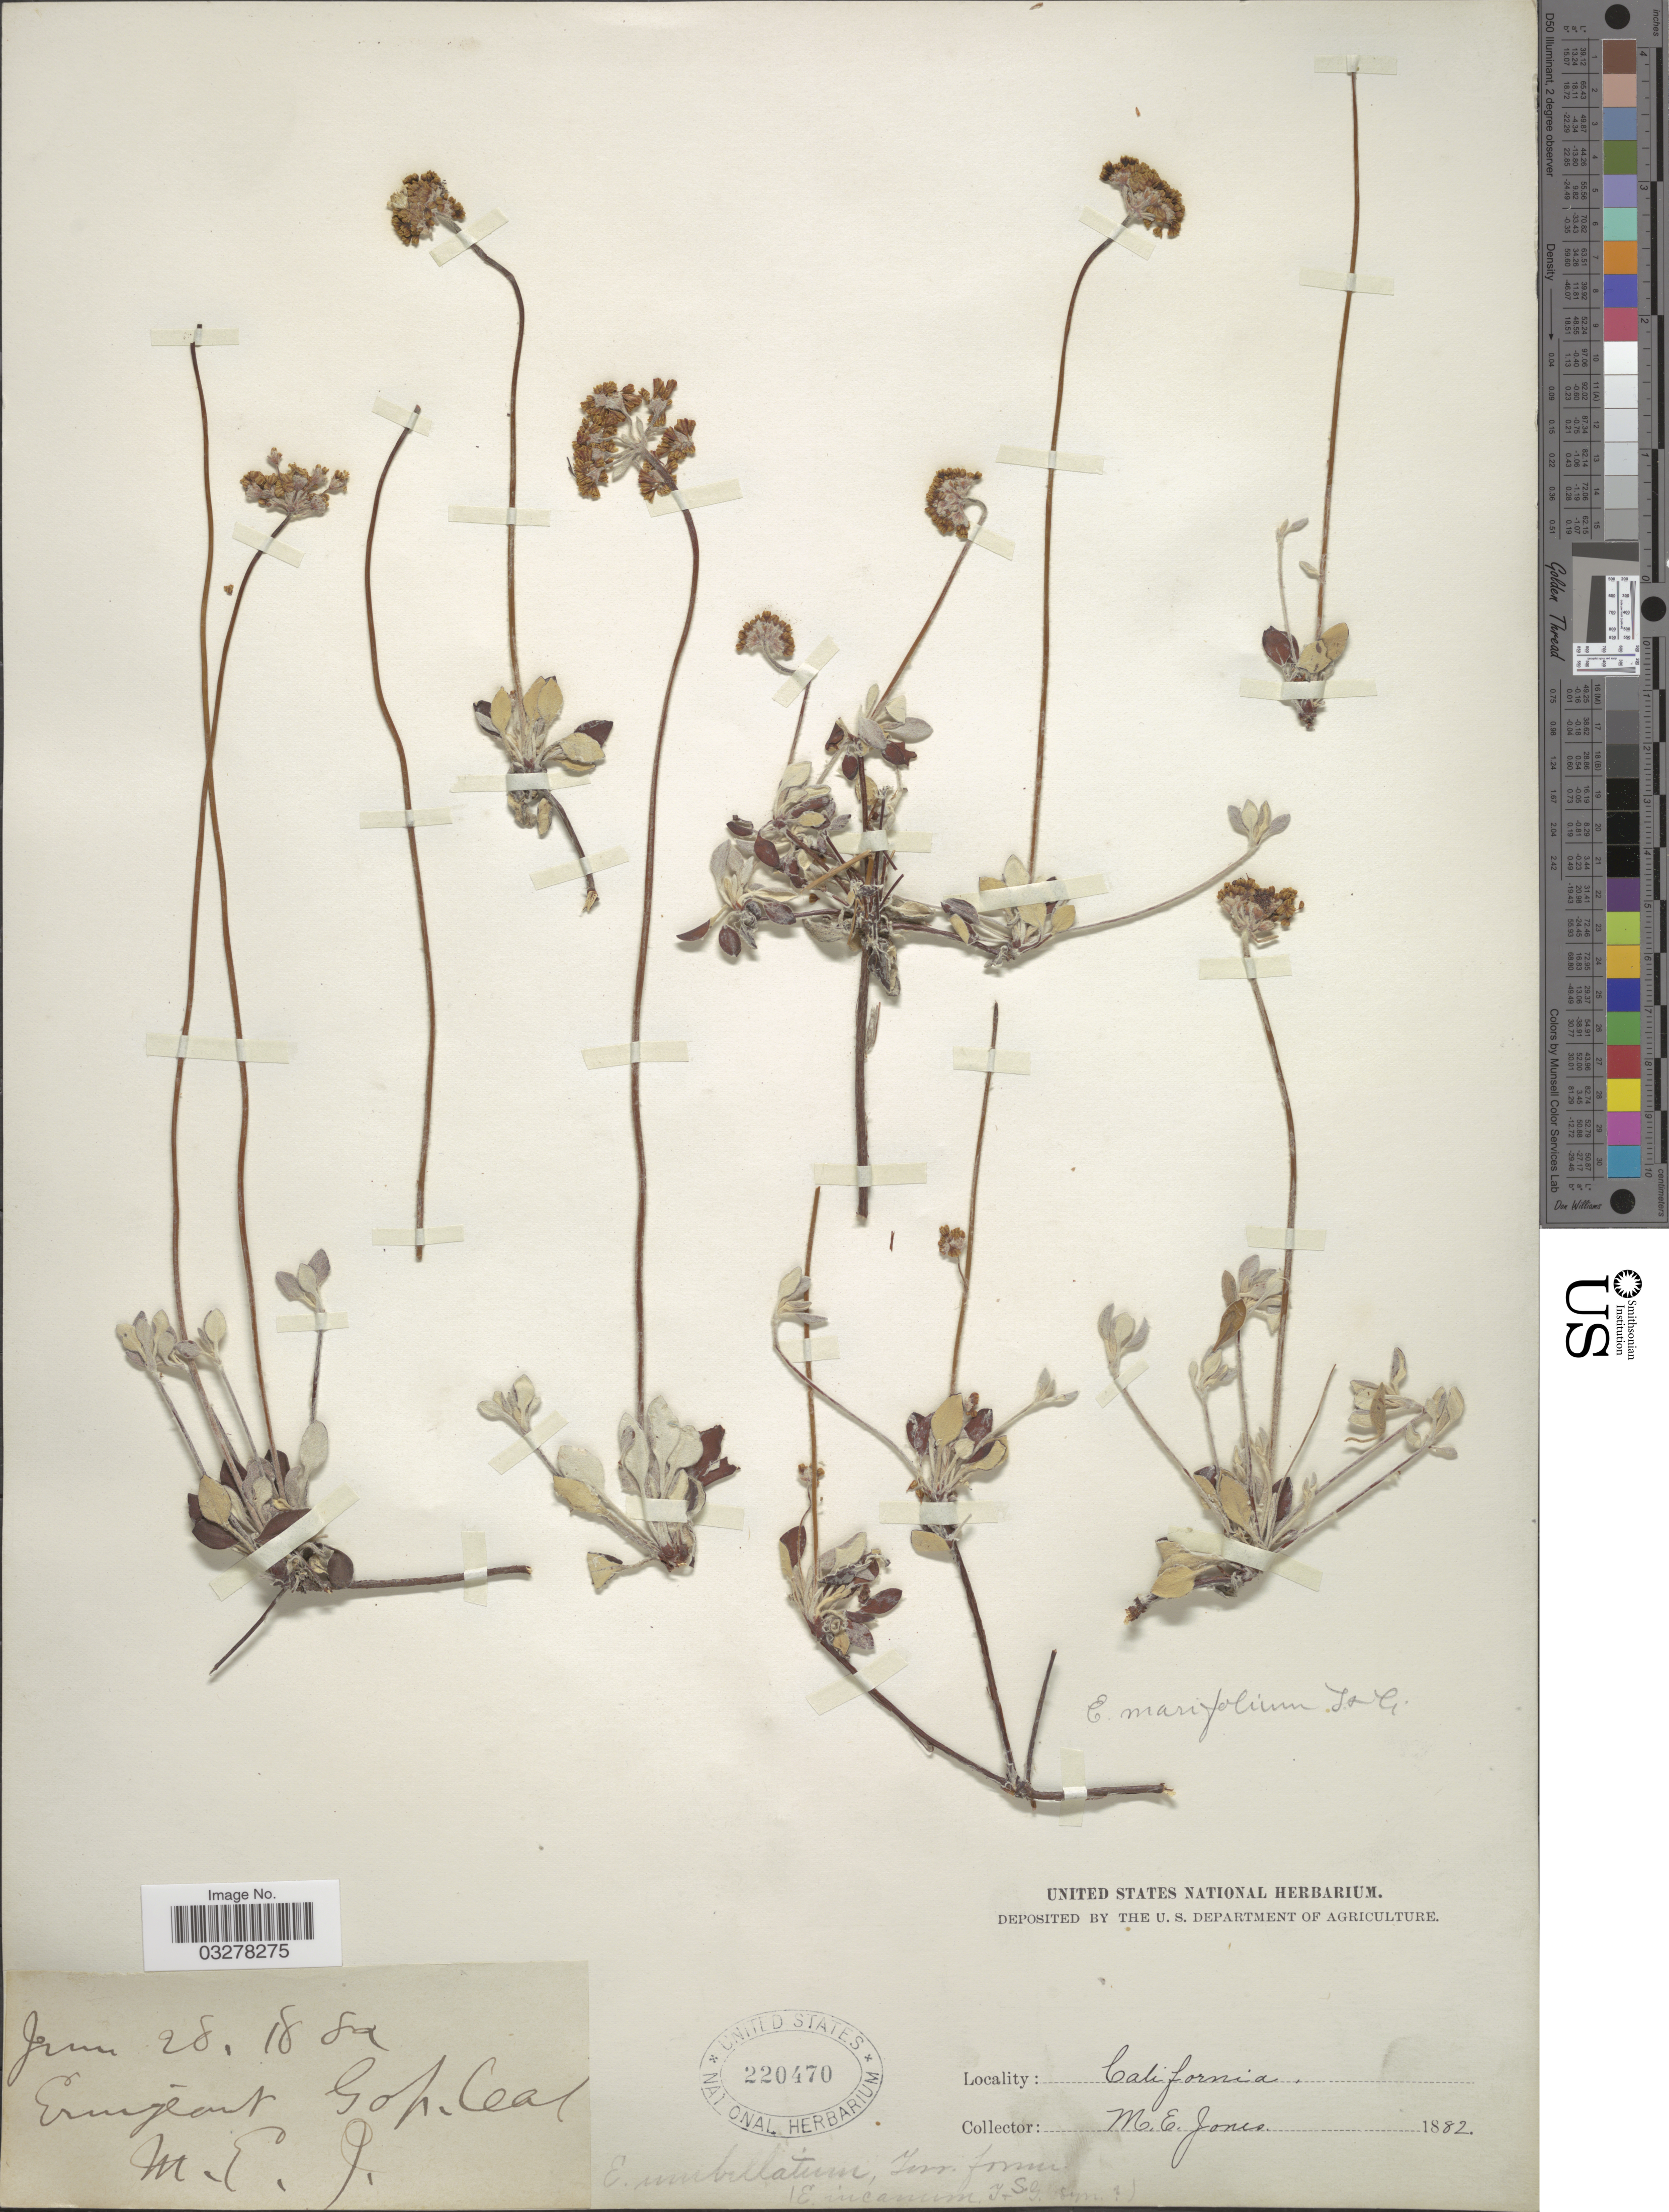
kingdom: Plantae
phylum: Tracheophyta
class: Magnoliopsida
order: Caryophyllales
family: Polygonaceae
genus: Eriogonum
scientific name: Eriogonum marifolium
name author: Torr. & A. Gray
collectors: M. E. Jones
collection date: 1882-06-28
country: United States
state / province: California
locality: Emigrant Gap.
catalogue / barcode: US 220470